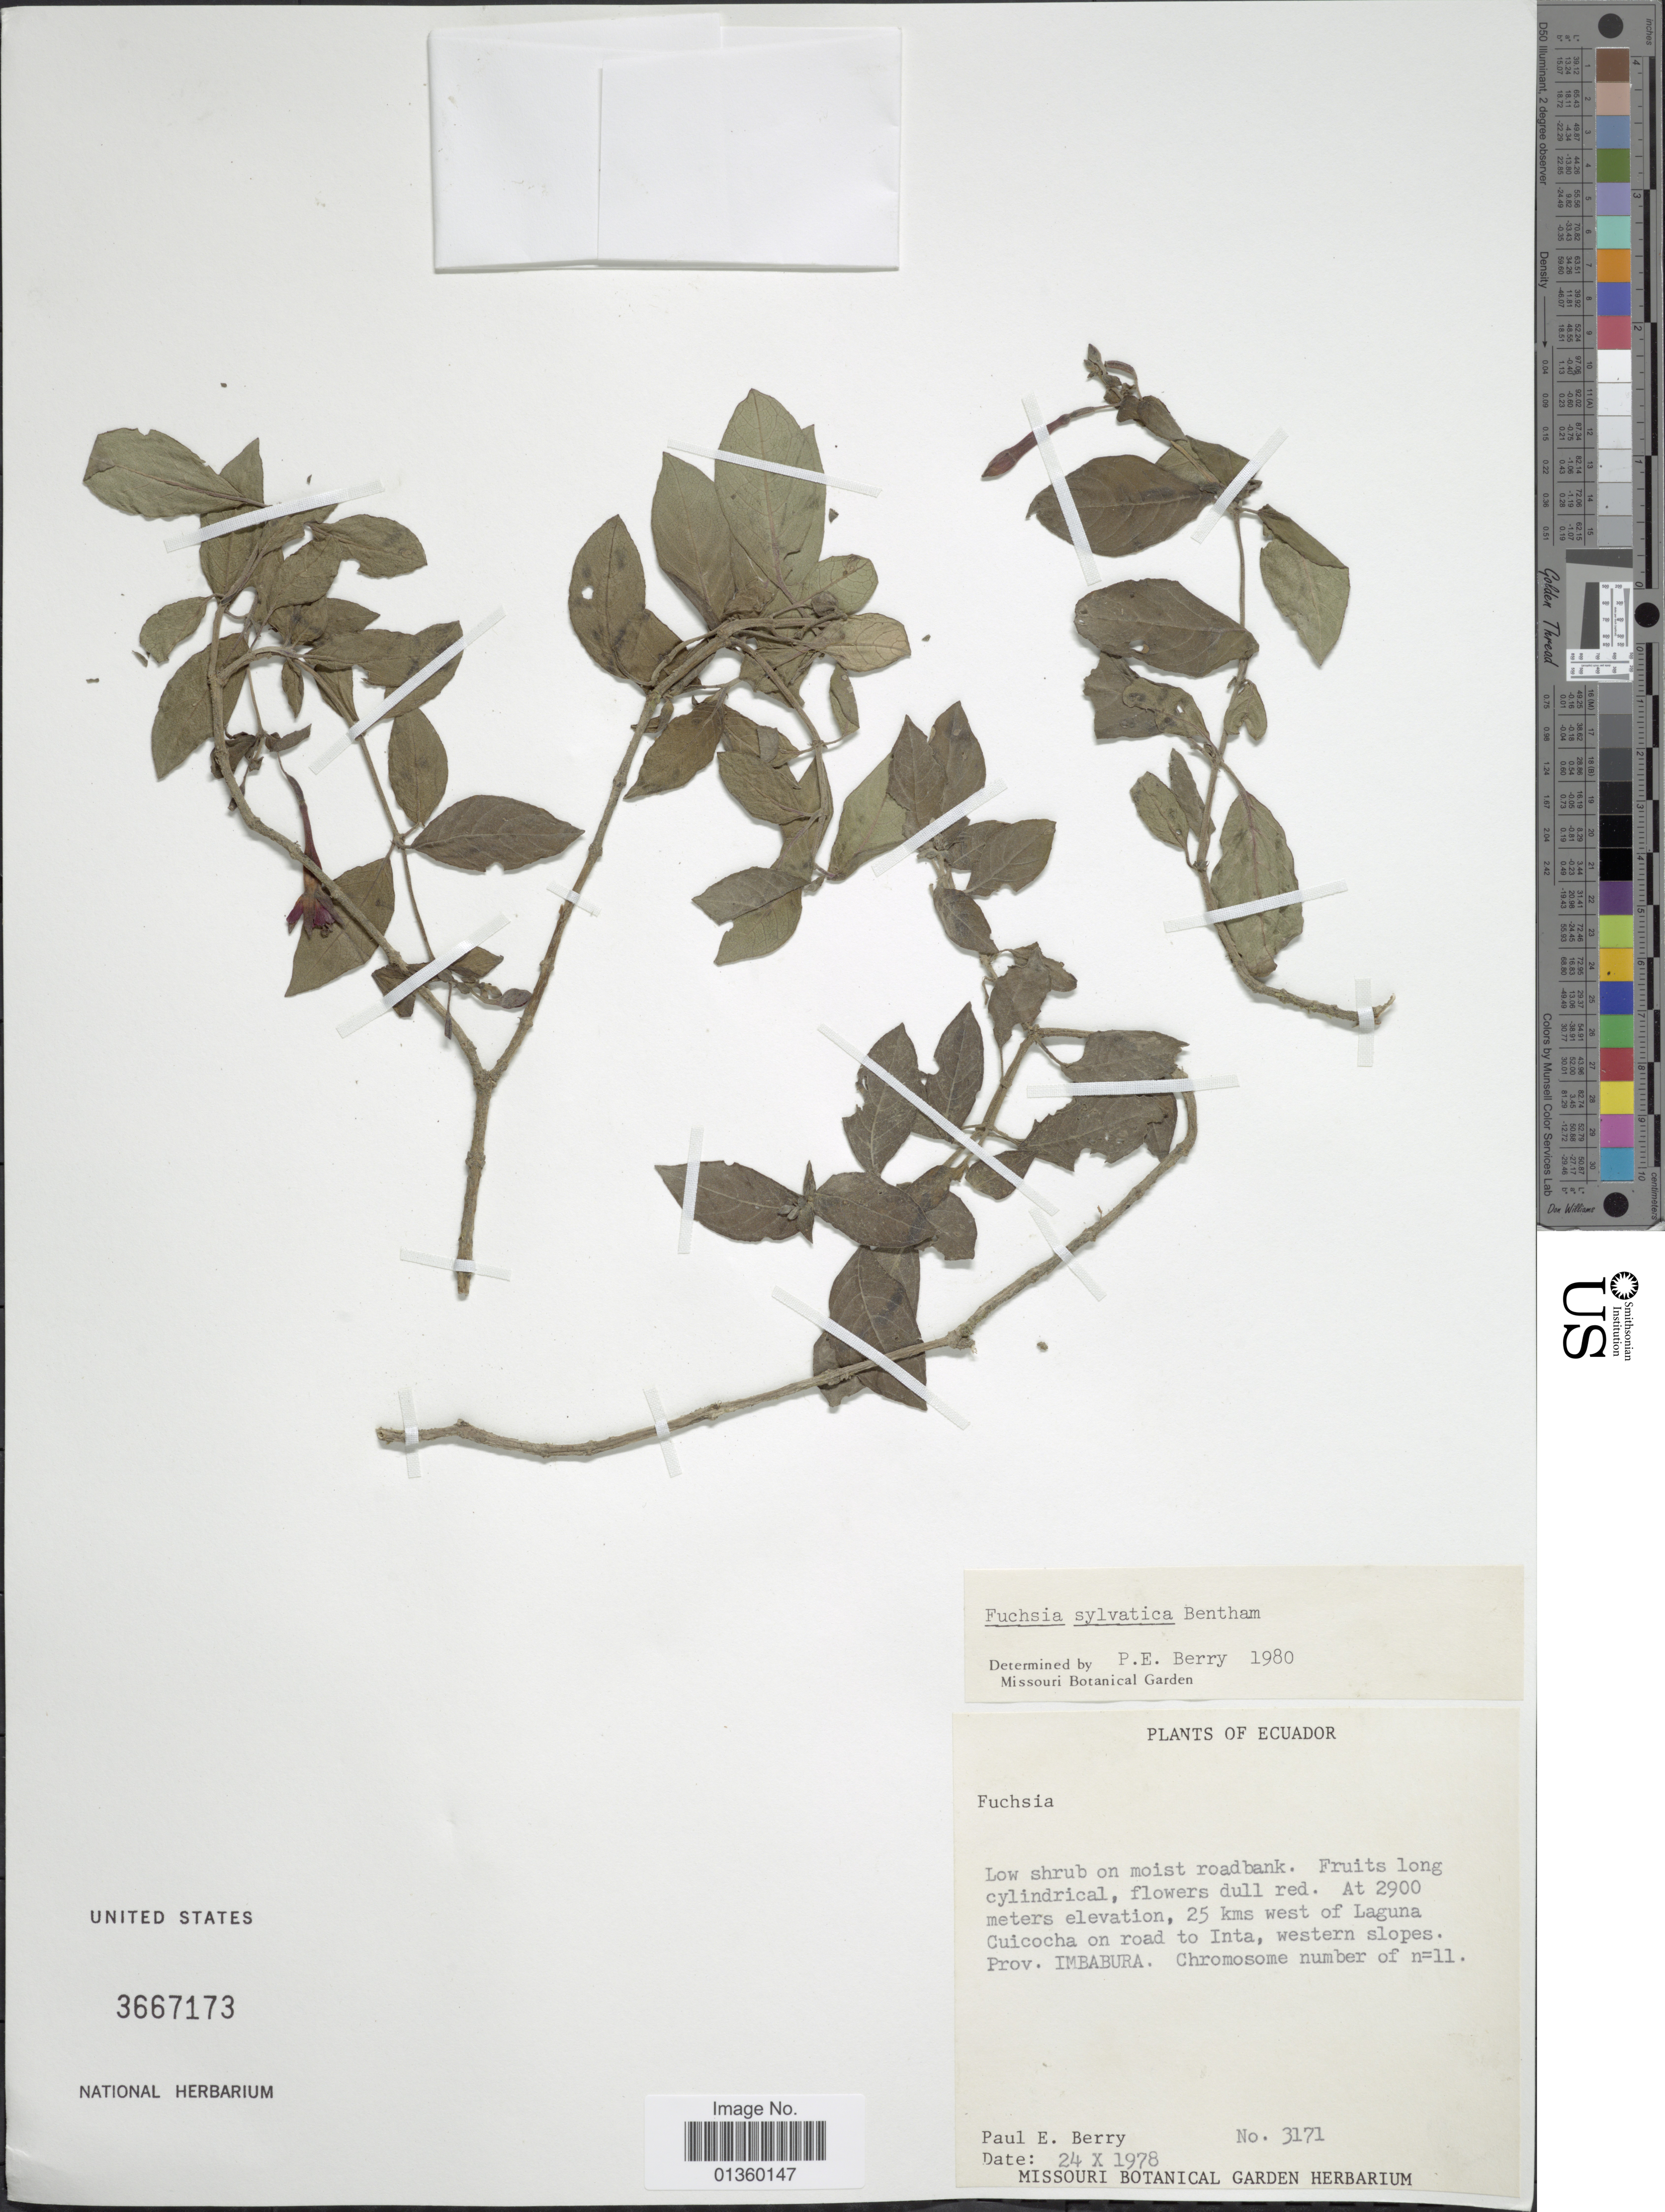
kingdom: Plantae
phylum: Tracheophyta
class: Magnoliopsida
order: Myrtales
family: Onagraceae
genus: Fuchsia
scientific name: Fuchsia sylvatica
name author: Benth.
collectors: P. E. Berry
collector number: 3171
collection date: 1978-10-24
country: Ecuador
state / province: Imbabura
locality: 25 kms west of Laguna Cuicocha on road to Inta, western slopes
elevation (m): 2900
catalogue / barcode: US 3667173